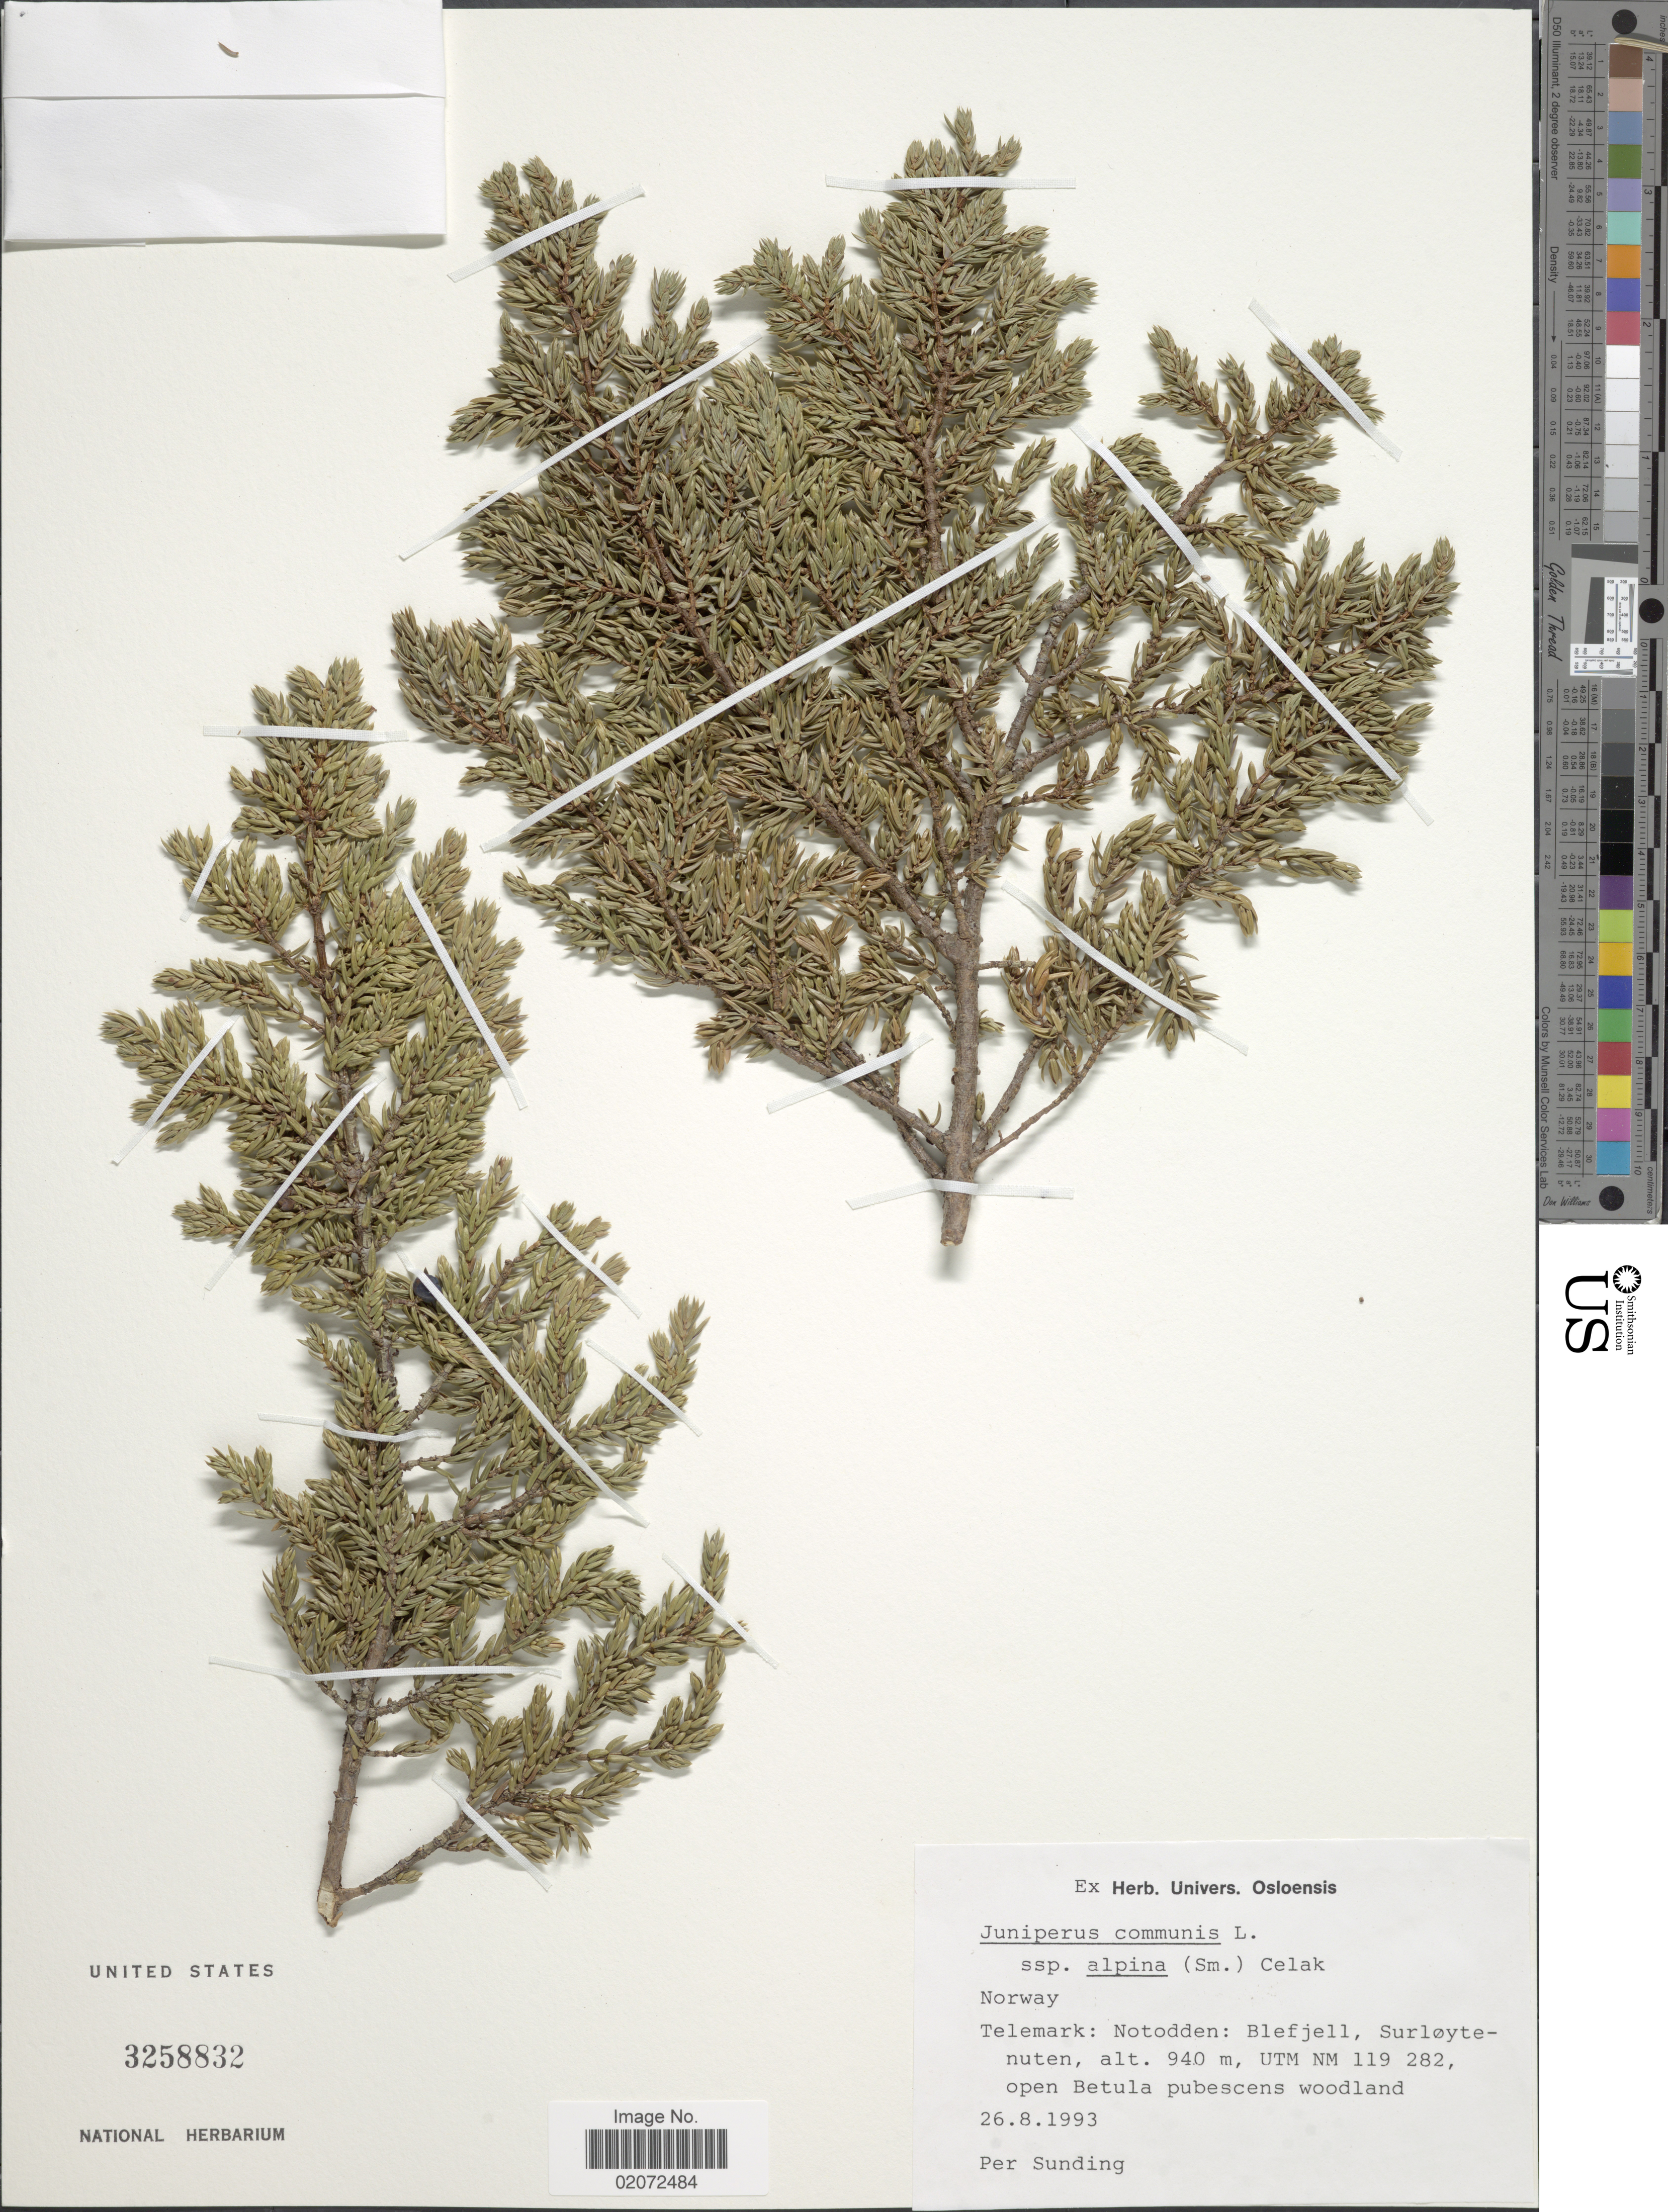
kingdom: Plantae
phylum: Tracheophyta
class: Pinopsida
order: Pinales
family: Cupressaceae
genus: Juniperus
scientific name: Juniperus communis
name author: L.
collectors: P. O. Sunding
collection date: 1993-08-26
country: Norway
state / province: Telemark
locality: Notodden: Blefjell, Surloytenuten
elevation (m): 940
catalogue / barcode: US 3258832